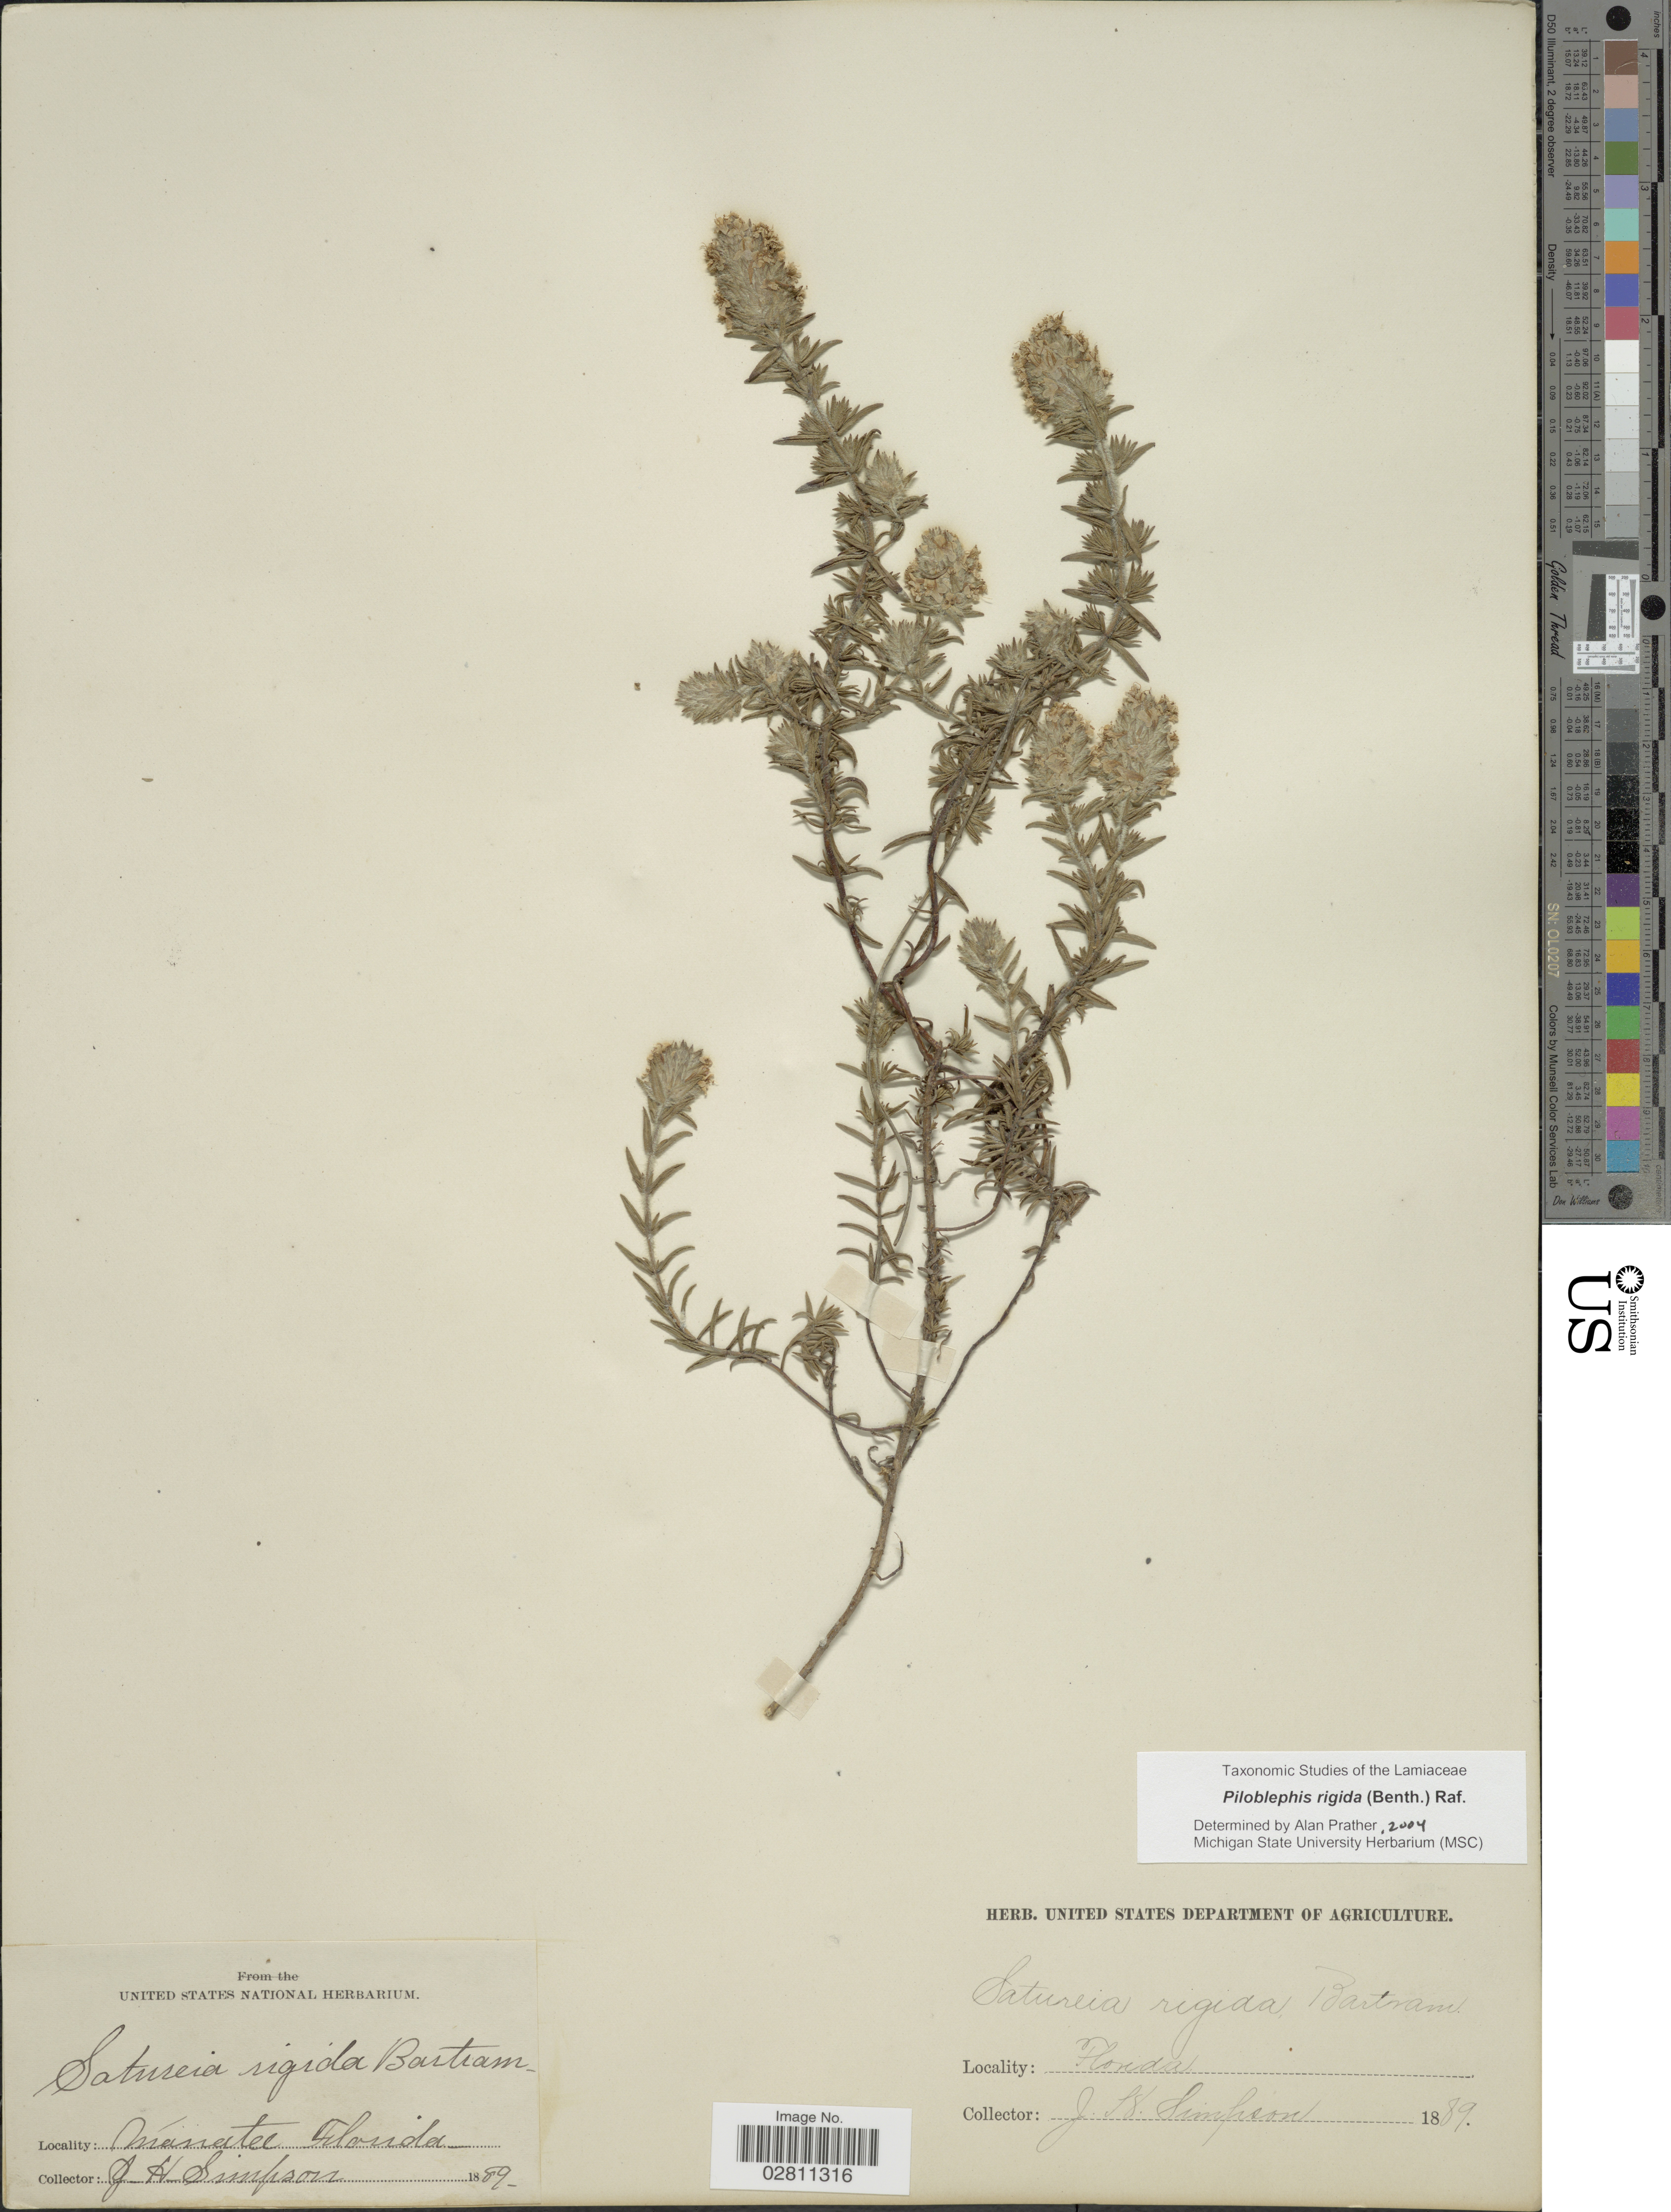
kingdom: Plantae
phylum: Tracheophyta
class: Magnoliopsida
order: Lamiales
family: Lamiaceae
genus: Piloblephis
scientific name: Piloblephis rigida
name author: (Bartram ex Benth.) Raf.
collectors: J. H. Simpson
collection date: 1889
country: United States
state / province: Florida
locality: Manatee.